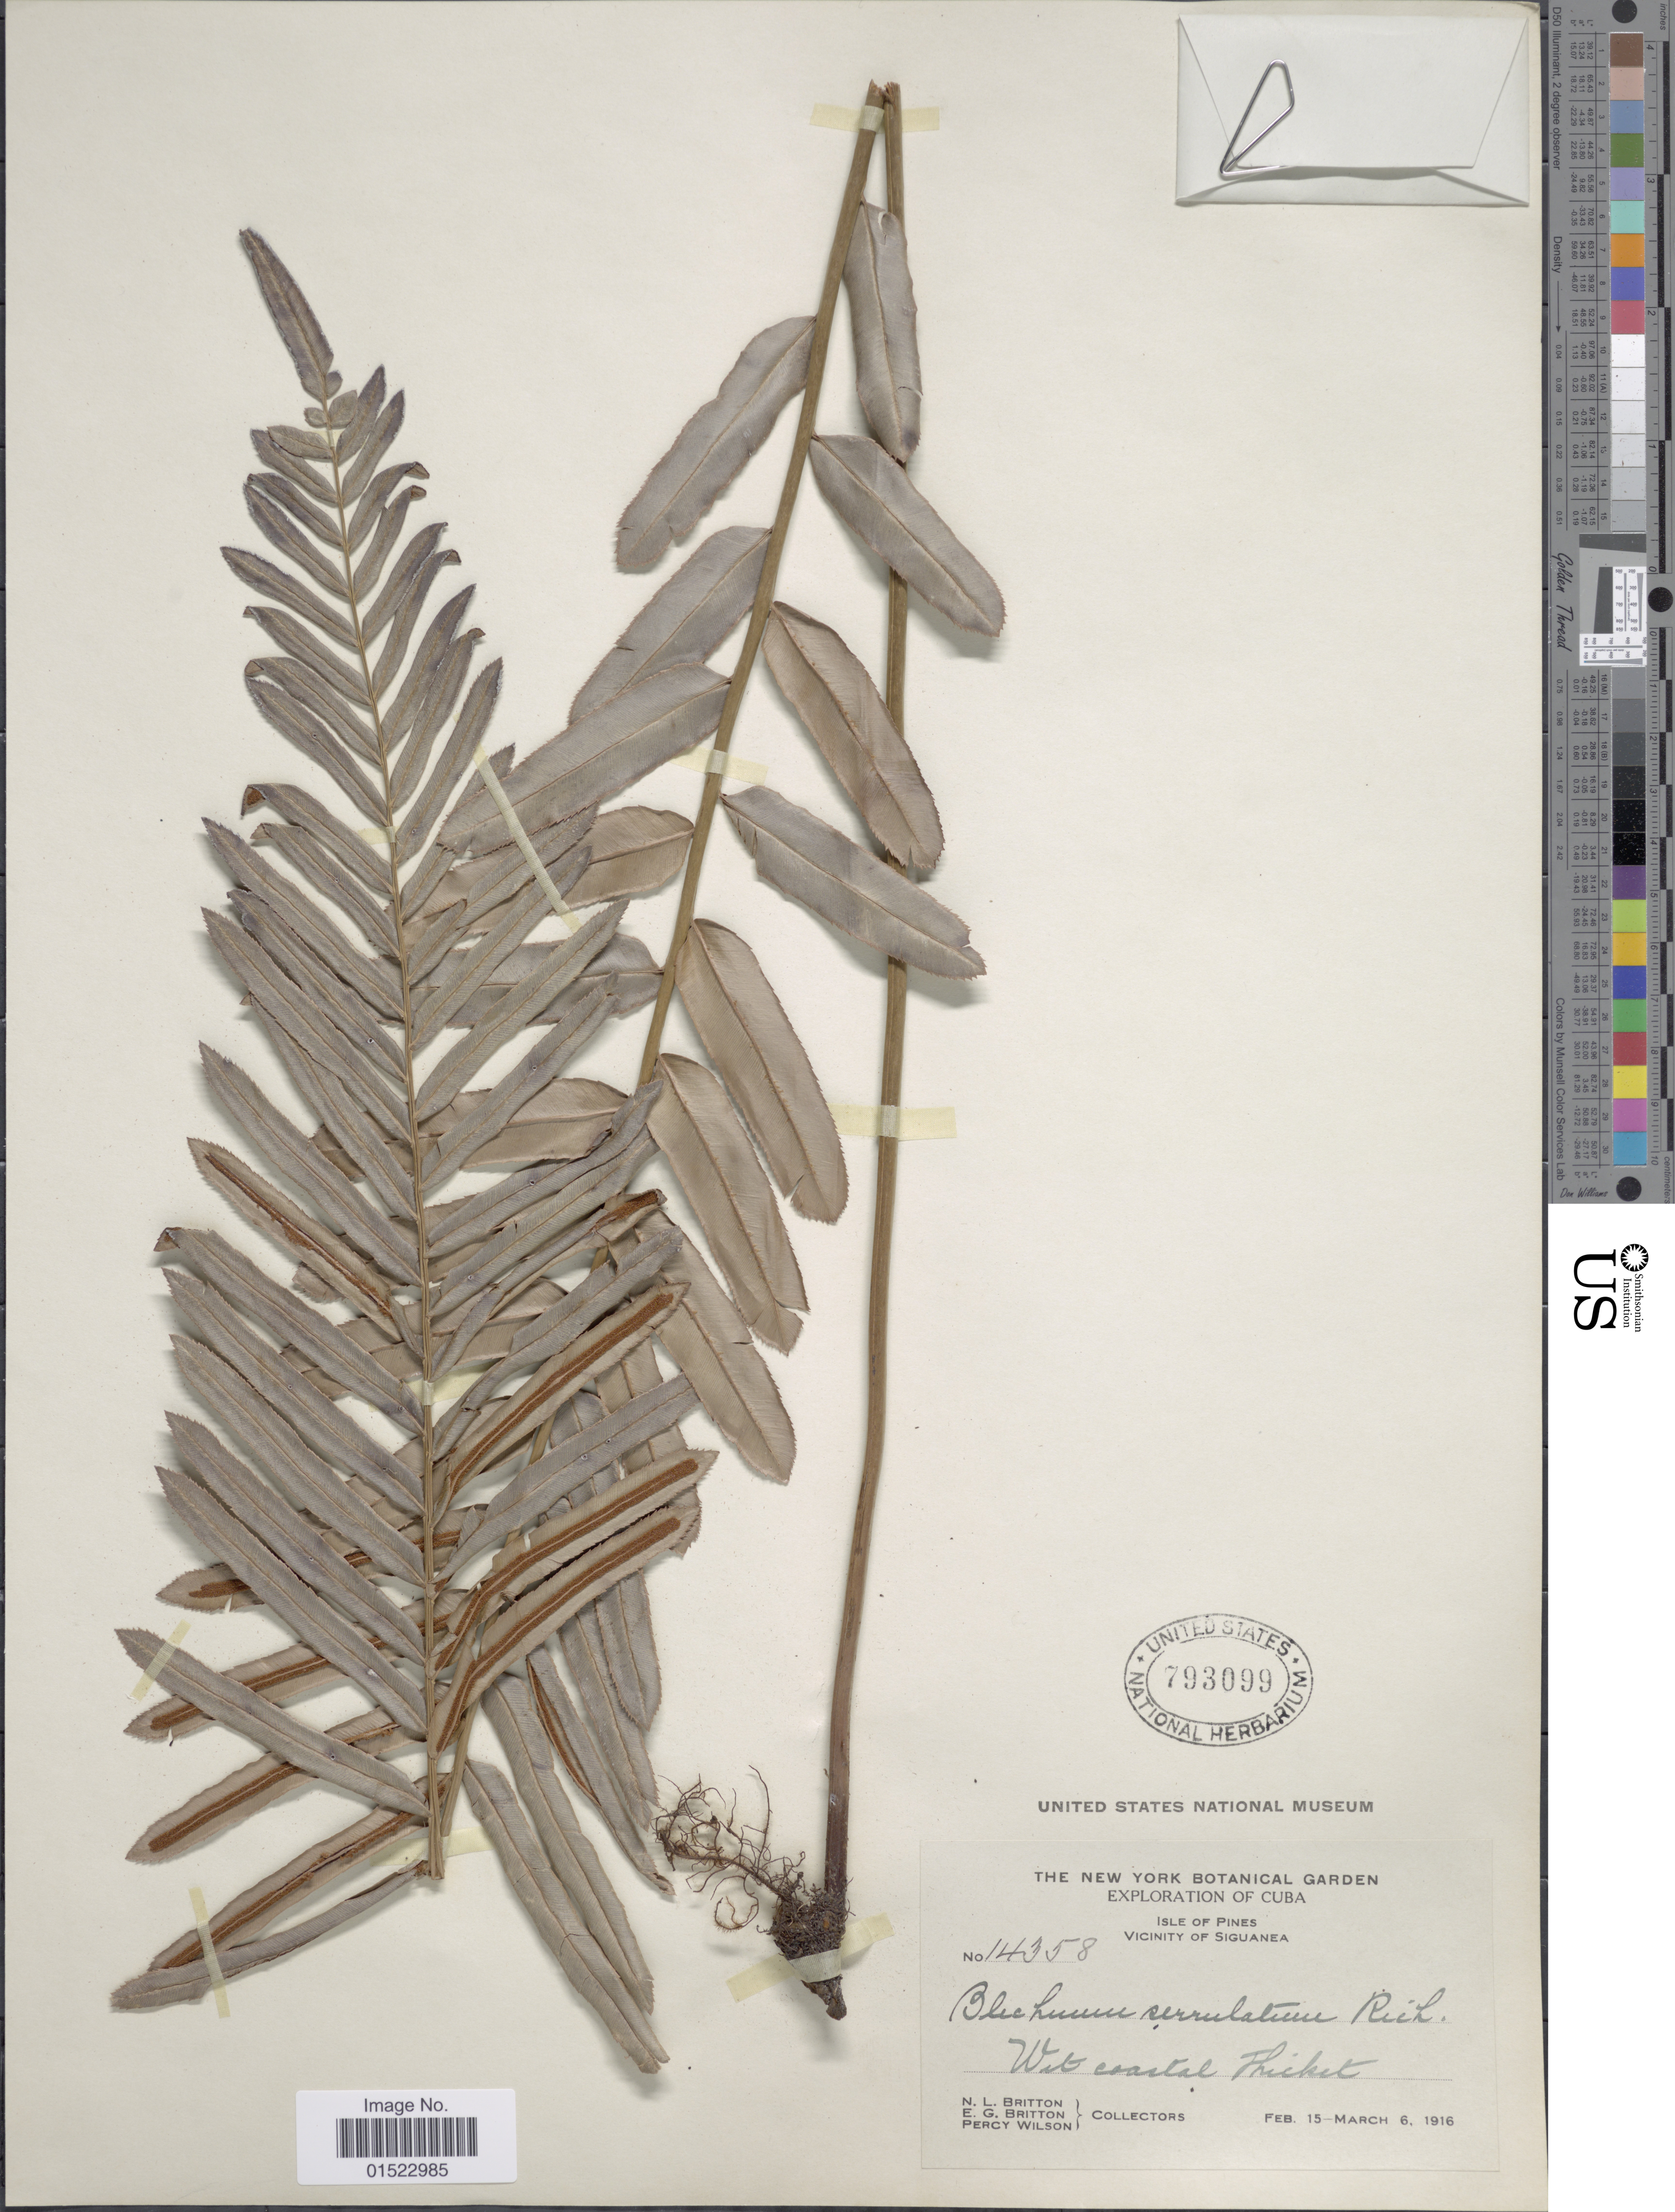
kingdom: Plantae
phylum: Tracheophyta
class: Polypodiopsida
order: Polypodiales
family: Blechnaceae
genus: Telmatoblechnum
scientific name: Telmatoblechnum serrulatum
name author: (Rich.) Perrie et al.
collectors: N. Britton, E. G. Britton & P. Wilson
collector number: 14358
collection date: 1916-02-15/1916-03-06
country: Cuba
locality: Exploration of Cuba, Isle of Pines, Vicinity of Siguanea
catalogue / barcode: US 793099